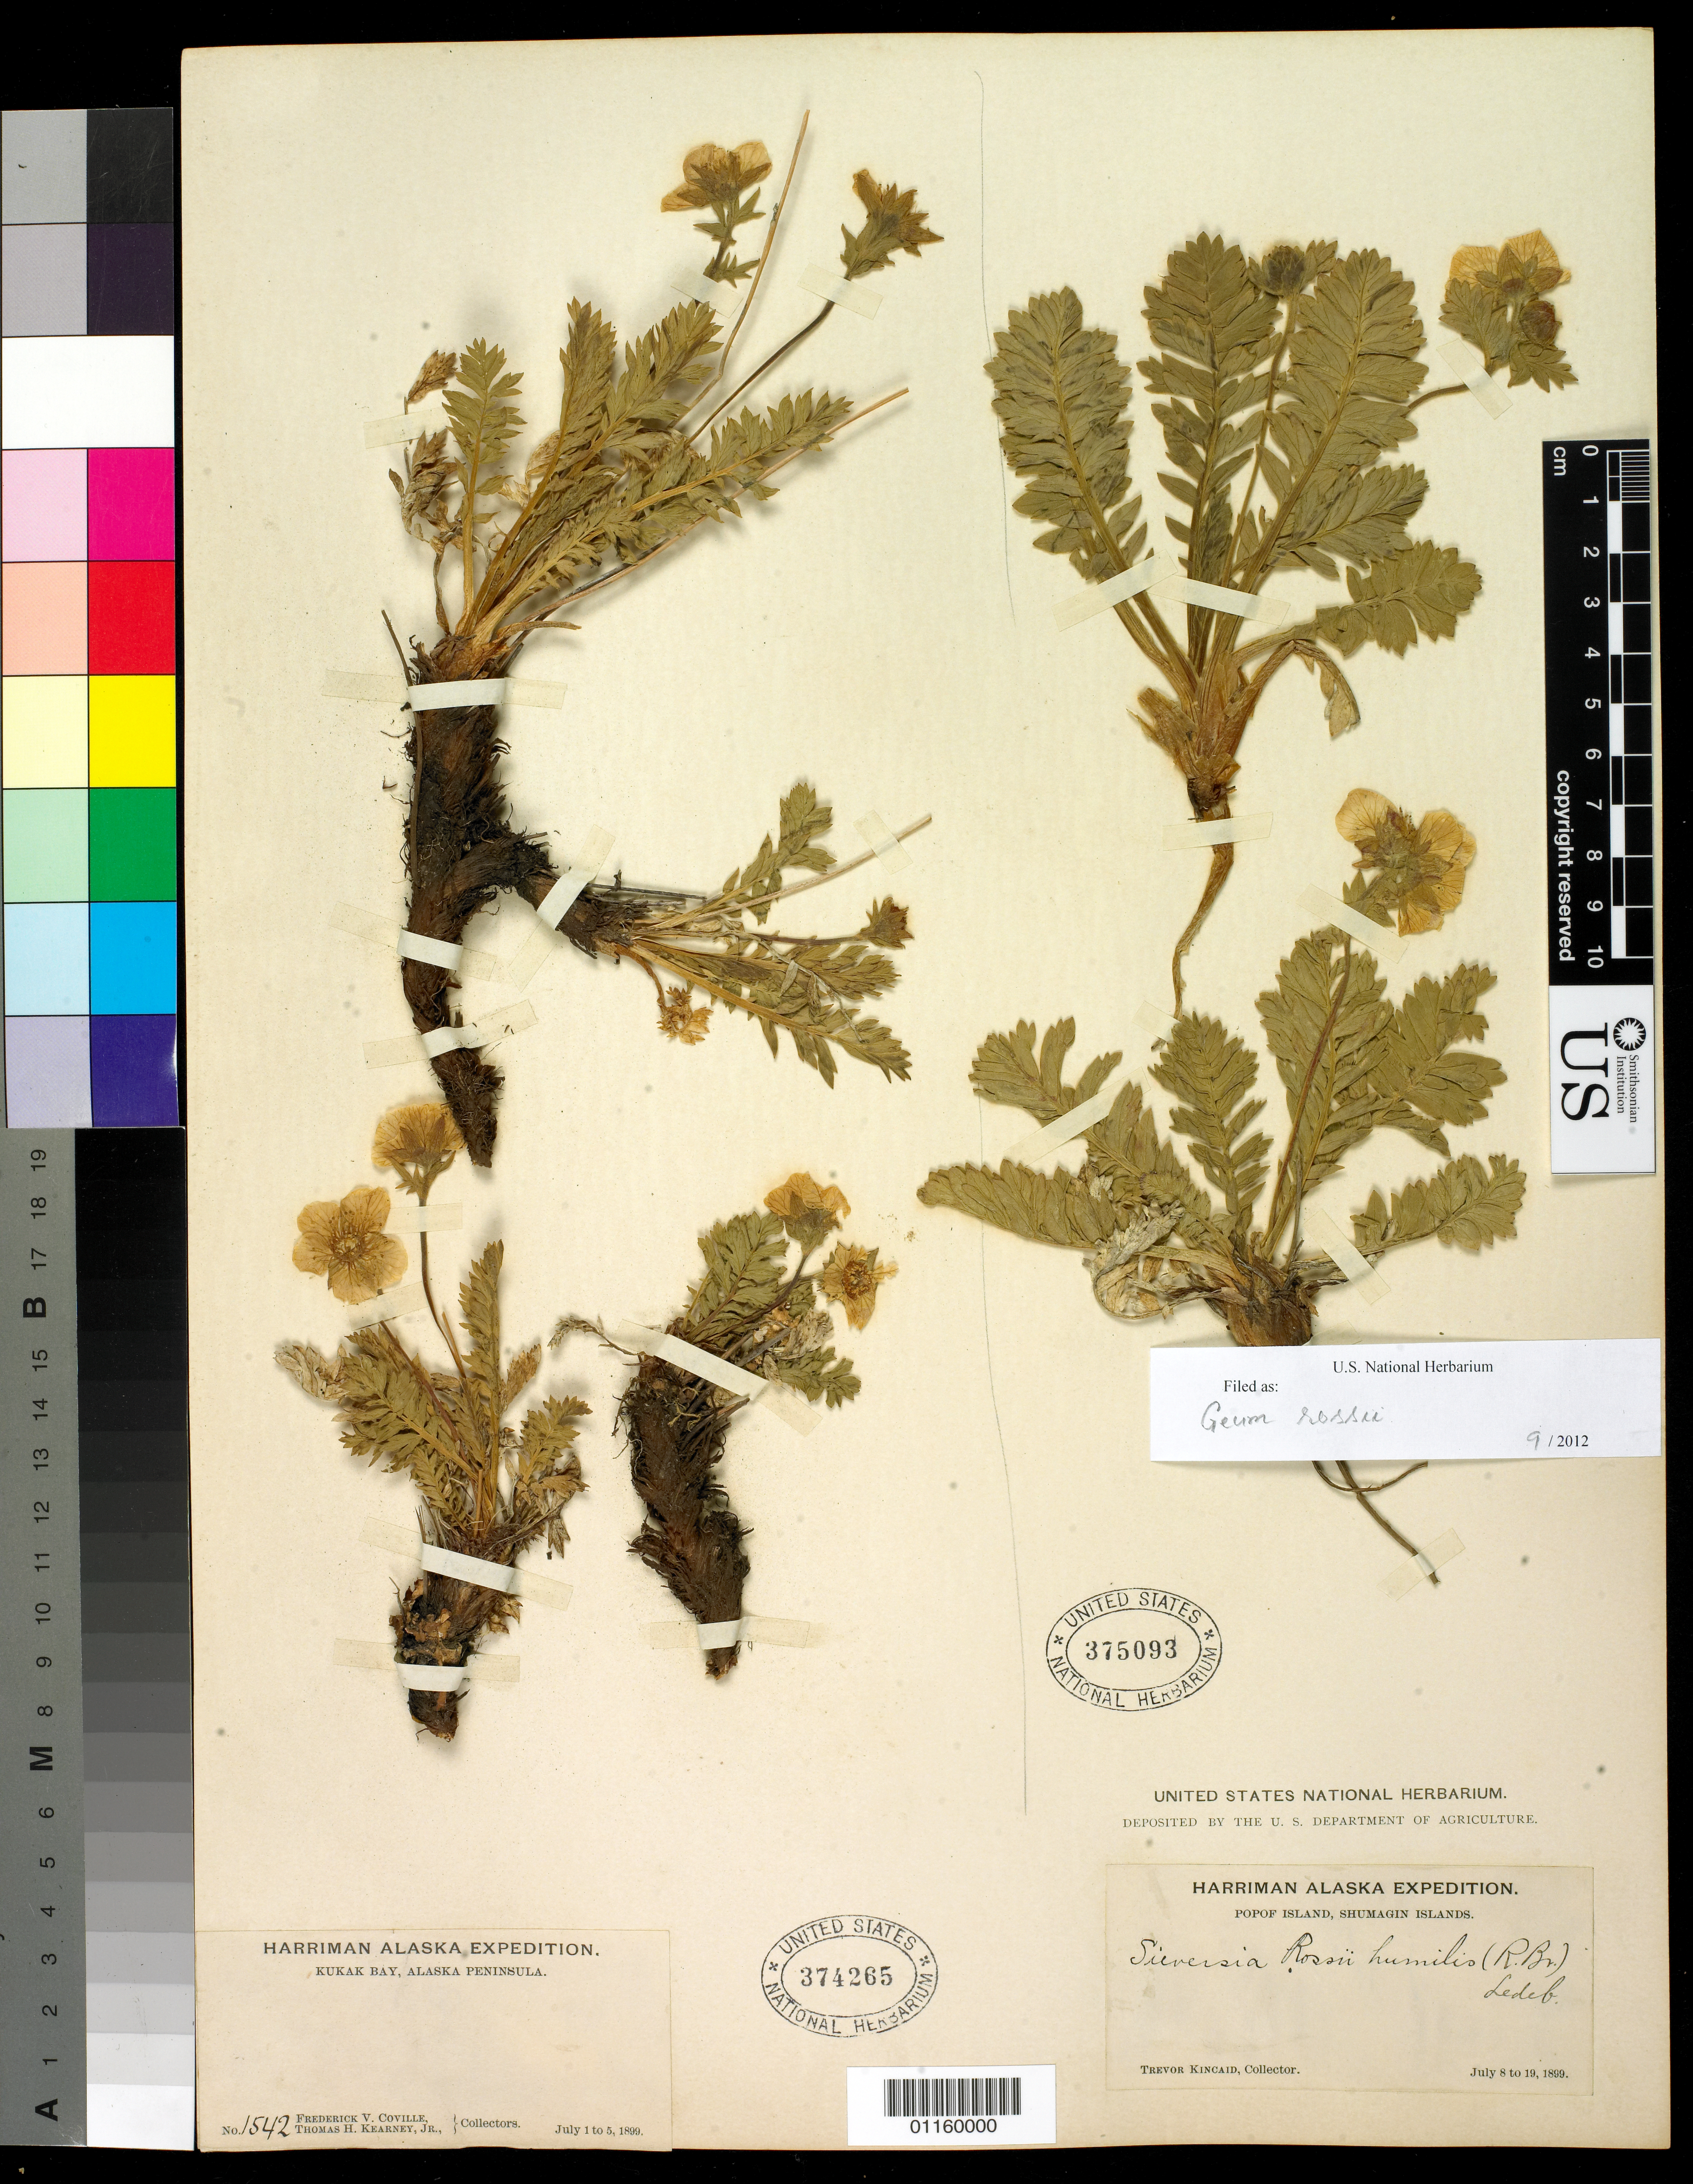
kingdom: Plantae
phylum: Tracheophyta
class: Magnoliopsida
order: Rosales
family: Rosaceae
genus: Geum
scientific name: Geum rossii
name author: (R. Br.) Ser.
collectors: T. C. Kincaid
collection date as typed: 08 Jul 1899 to 19 Jul 1899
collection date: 1899-07-08/1899-07-19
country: United States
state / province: Alaska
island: Popof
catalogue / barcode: US 375093